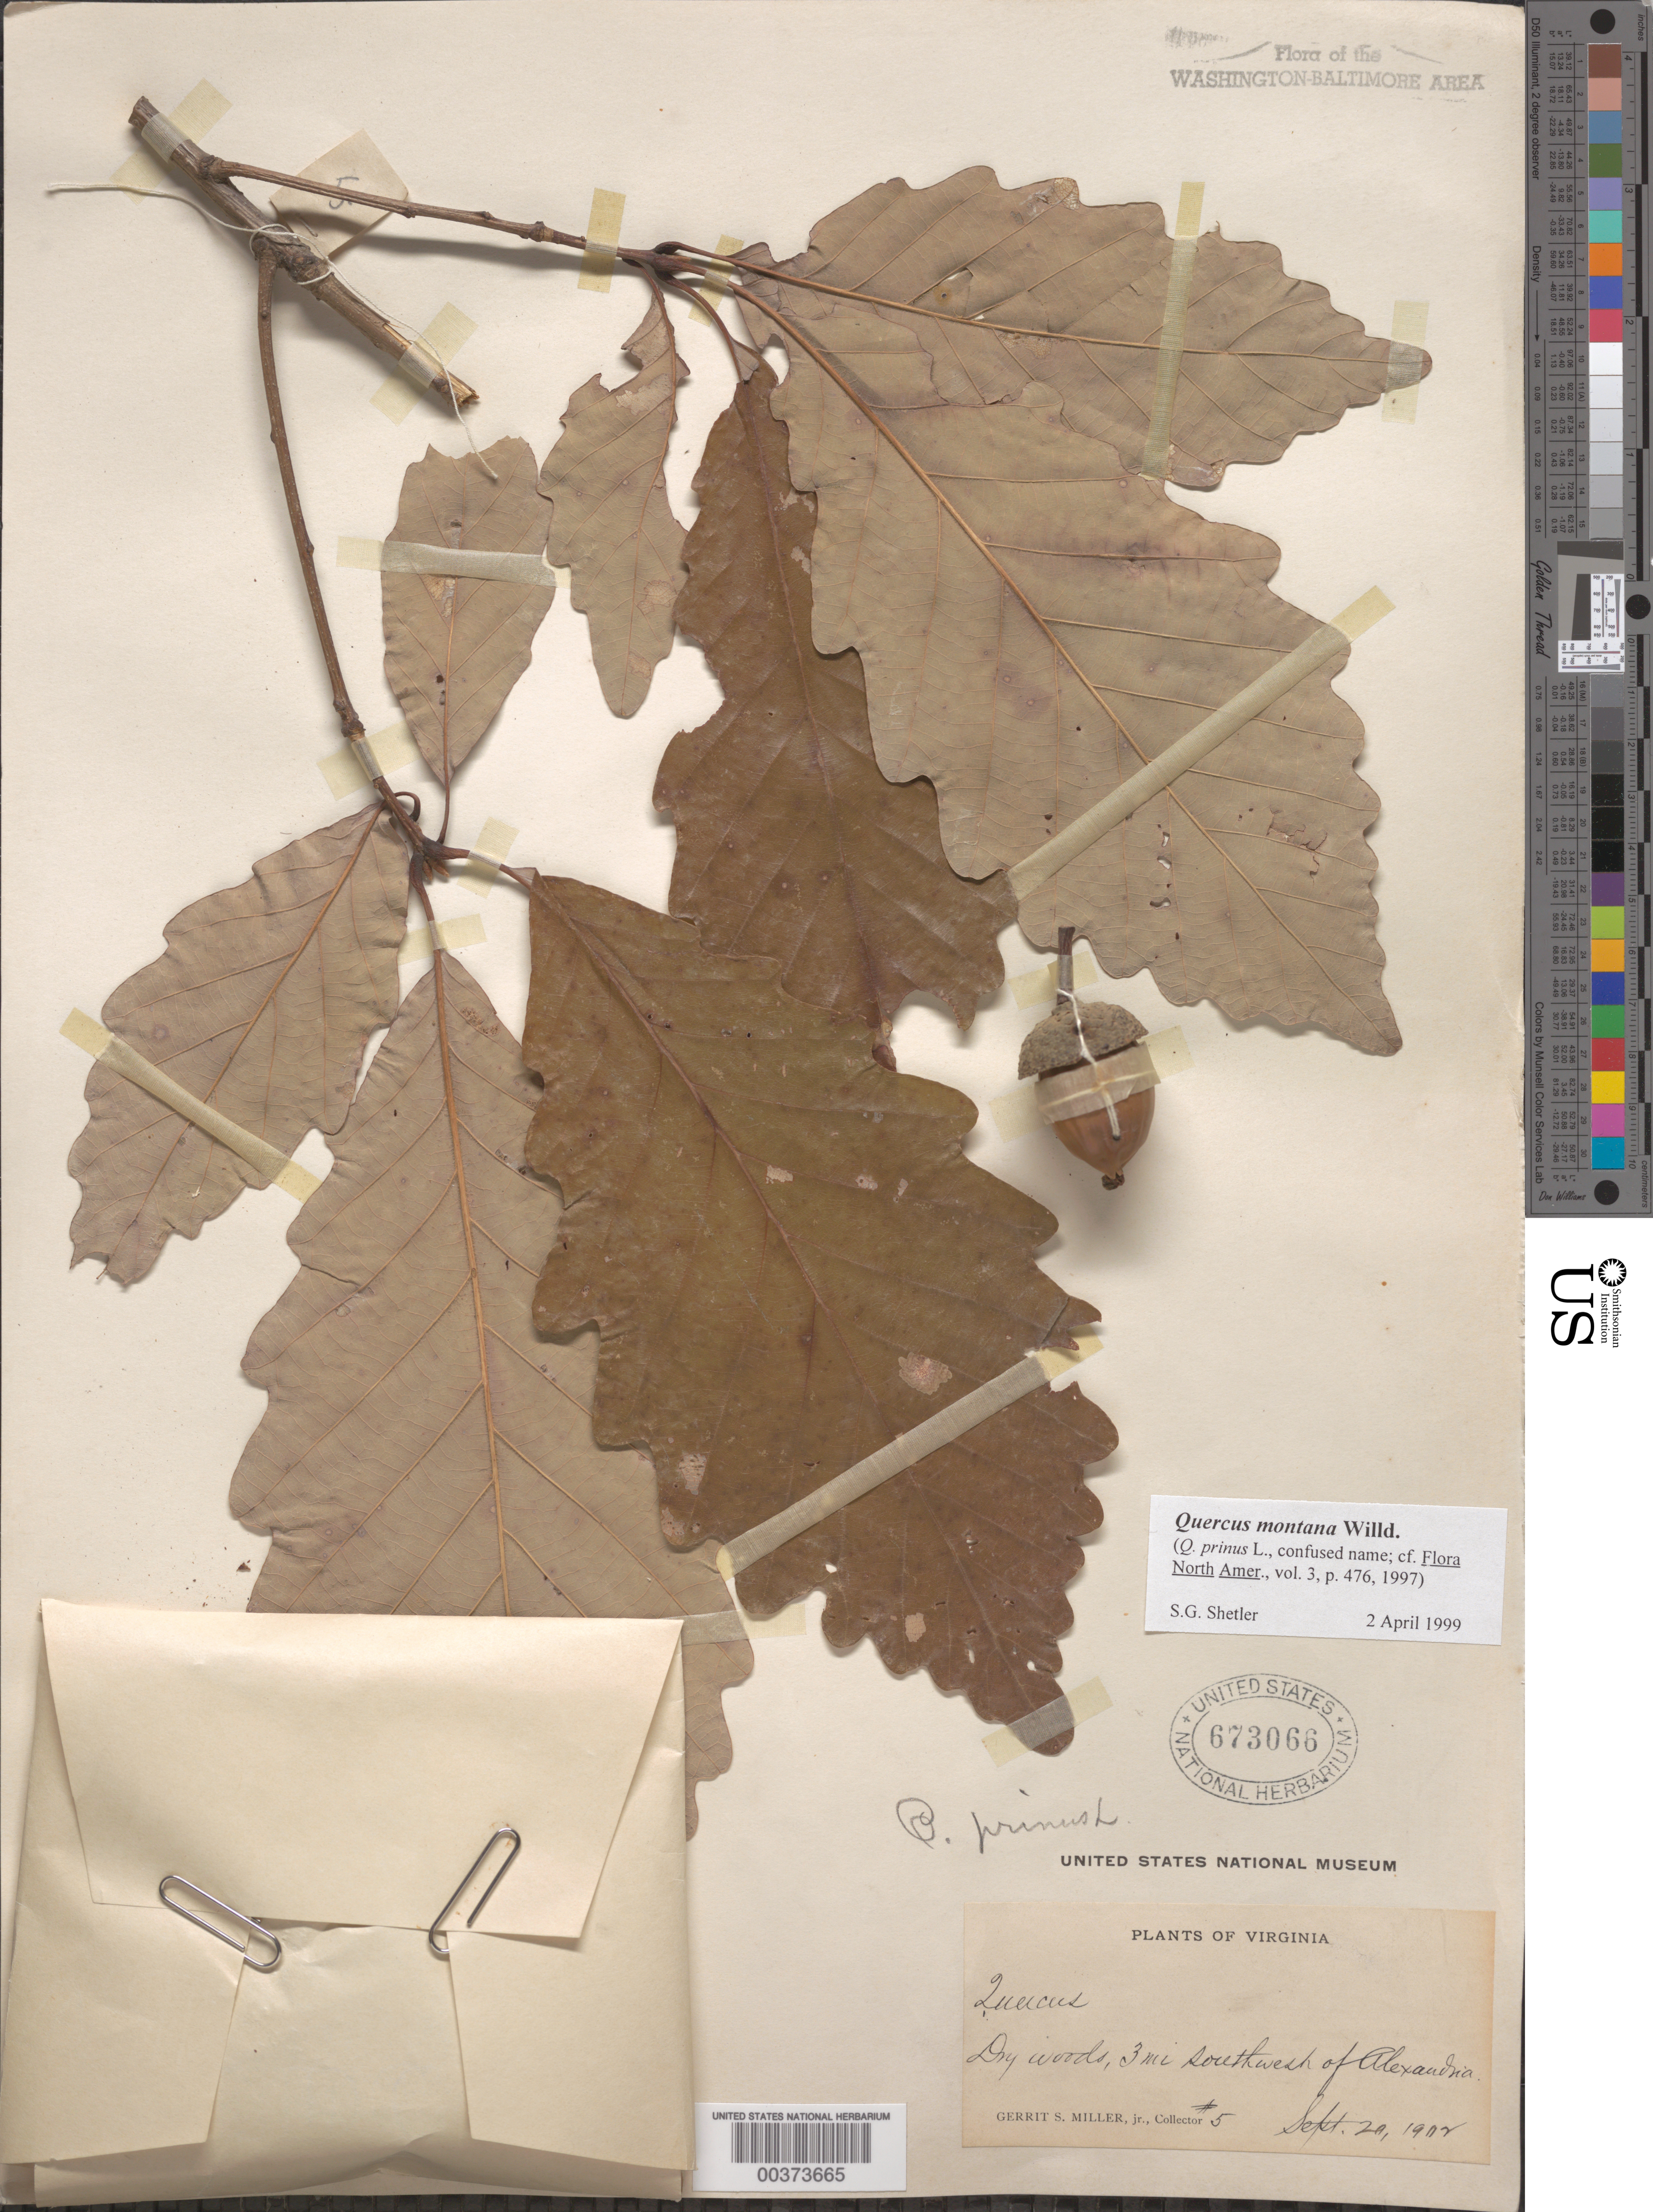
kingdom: Plantae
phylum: Tracheophyta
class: Magnoliopsida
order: Fagales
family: Fagaceae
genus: Quercus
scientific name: Quercus montana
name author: Willd.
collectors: G. S. Miller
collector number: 5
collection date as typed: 20 Sep 1902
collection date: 1902-09-20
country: United States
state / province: Virginia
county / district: Fairfax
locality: Southwest of Alexandria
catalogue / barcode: US 673066